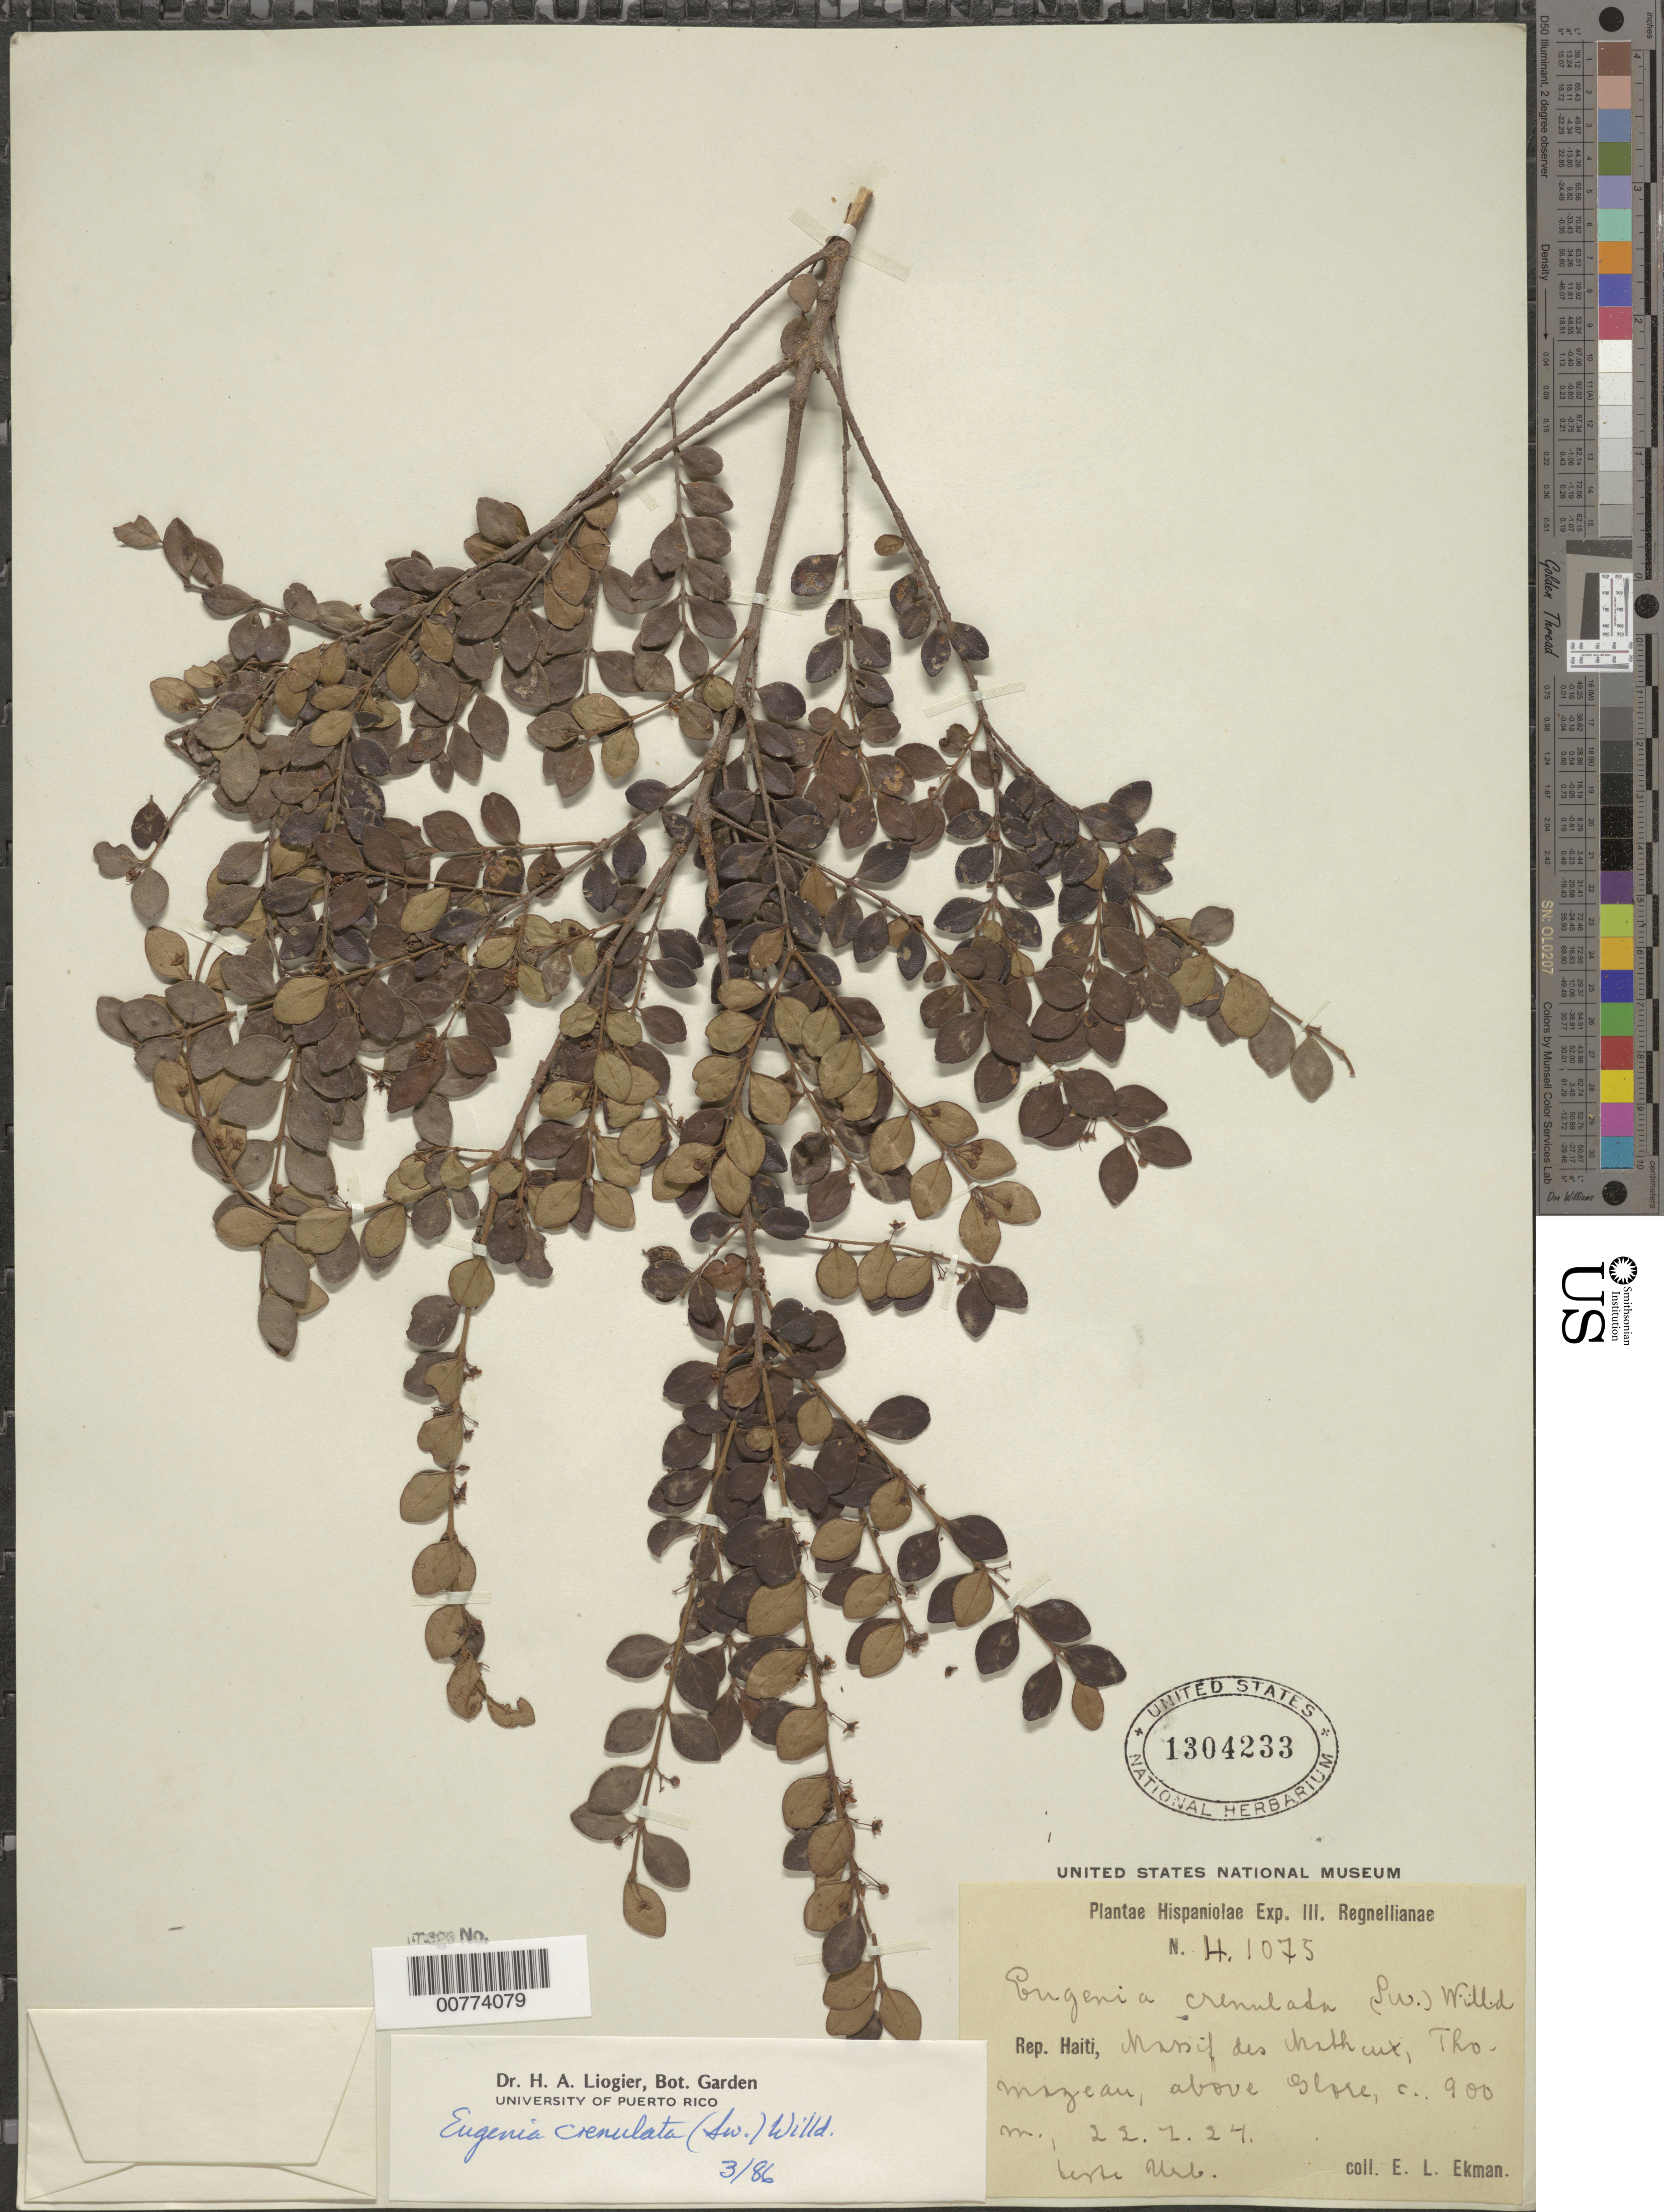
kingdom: Plantae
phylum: Tracheophyta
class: Magnoliopsida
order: Myrtales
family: Myrtaceae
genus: Eugenia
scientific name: Eugenia crenulata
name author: (Sw.) Willd.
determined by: Liogier, Alain H.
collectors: E. L. Ekman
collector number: H 1075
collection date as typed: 22 Jul 1924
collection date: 1924-07-22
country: Haiti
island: Hispaniola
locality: Massif des Matheux, Thomazeau, above Glore.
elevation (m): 900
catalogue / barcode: US 1304233